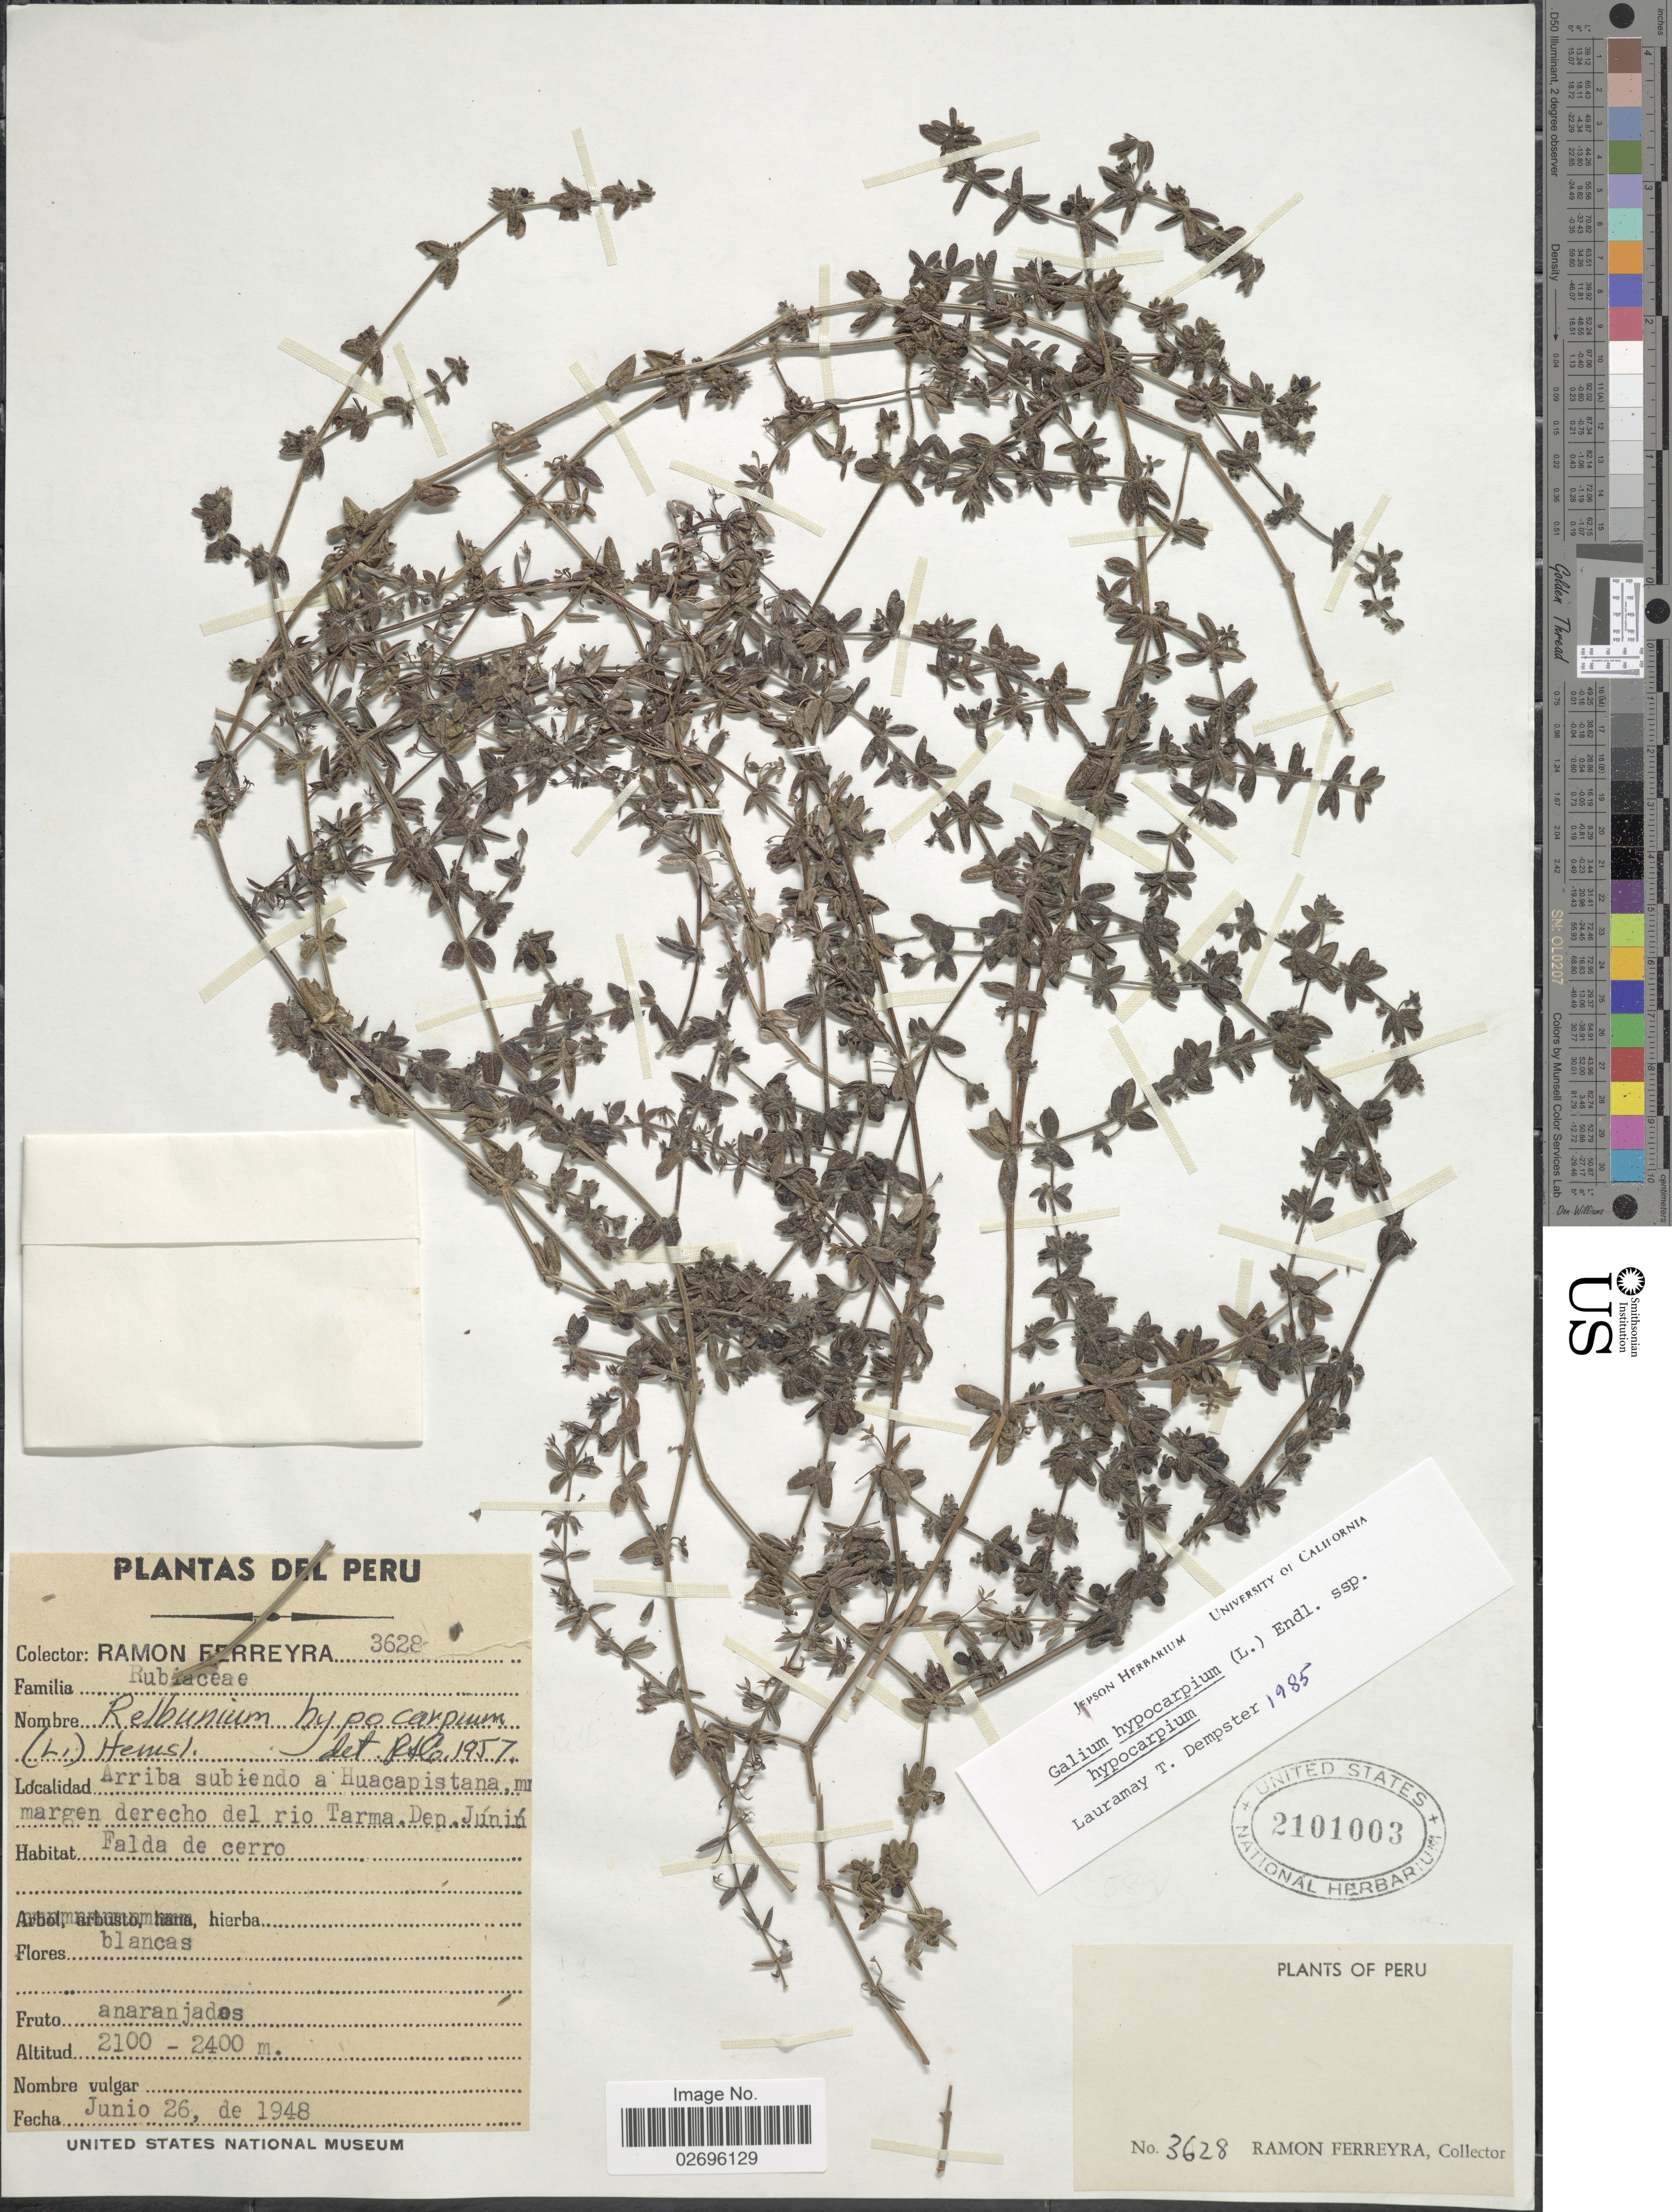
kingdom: Plantae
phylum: Tracheophyta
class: Magnoliopsida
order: Gentianales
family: Rubiaceae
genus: Galium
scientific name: Galium hypocarpium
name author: (L.) Endl. ex Griseb.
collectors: R. A. Ferreyra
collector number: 3628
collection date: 1948-06-26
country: Peru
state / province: Junín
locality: Arriba subiendo a Huacapistana, margen derecho del rio Tarma. Dep. Junín.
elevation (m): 2100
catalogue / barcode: US 2101003